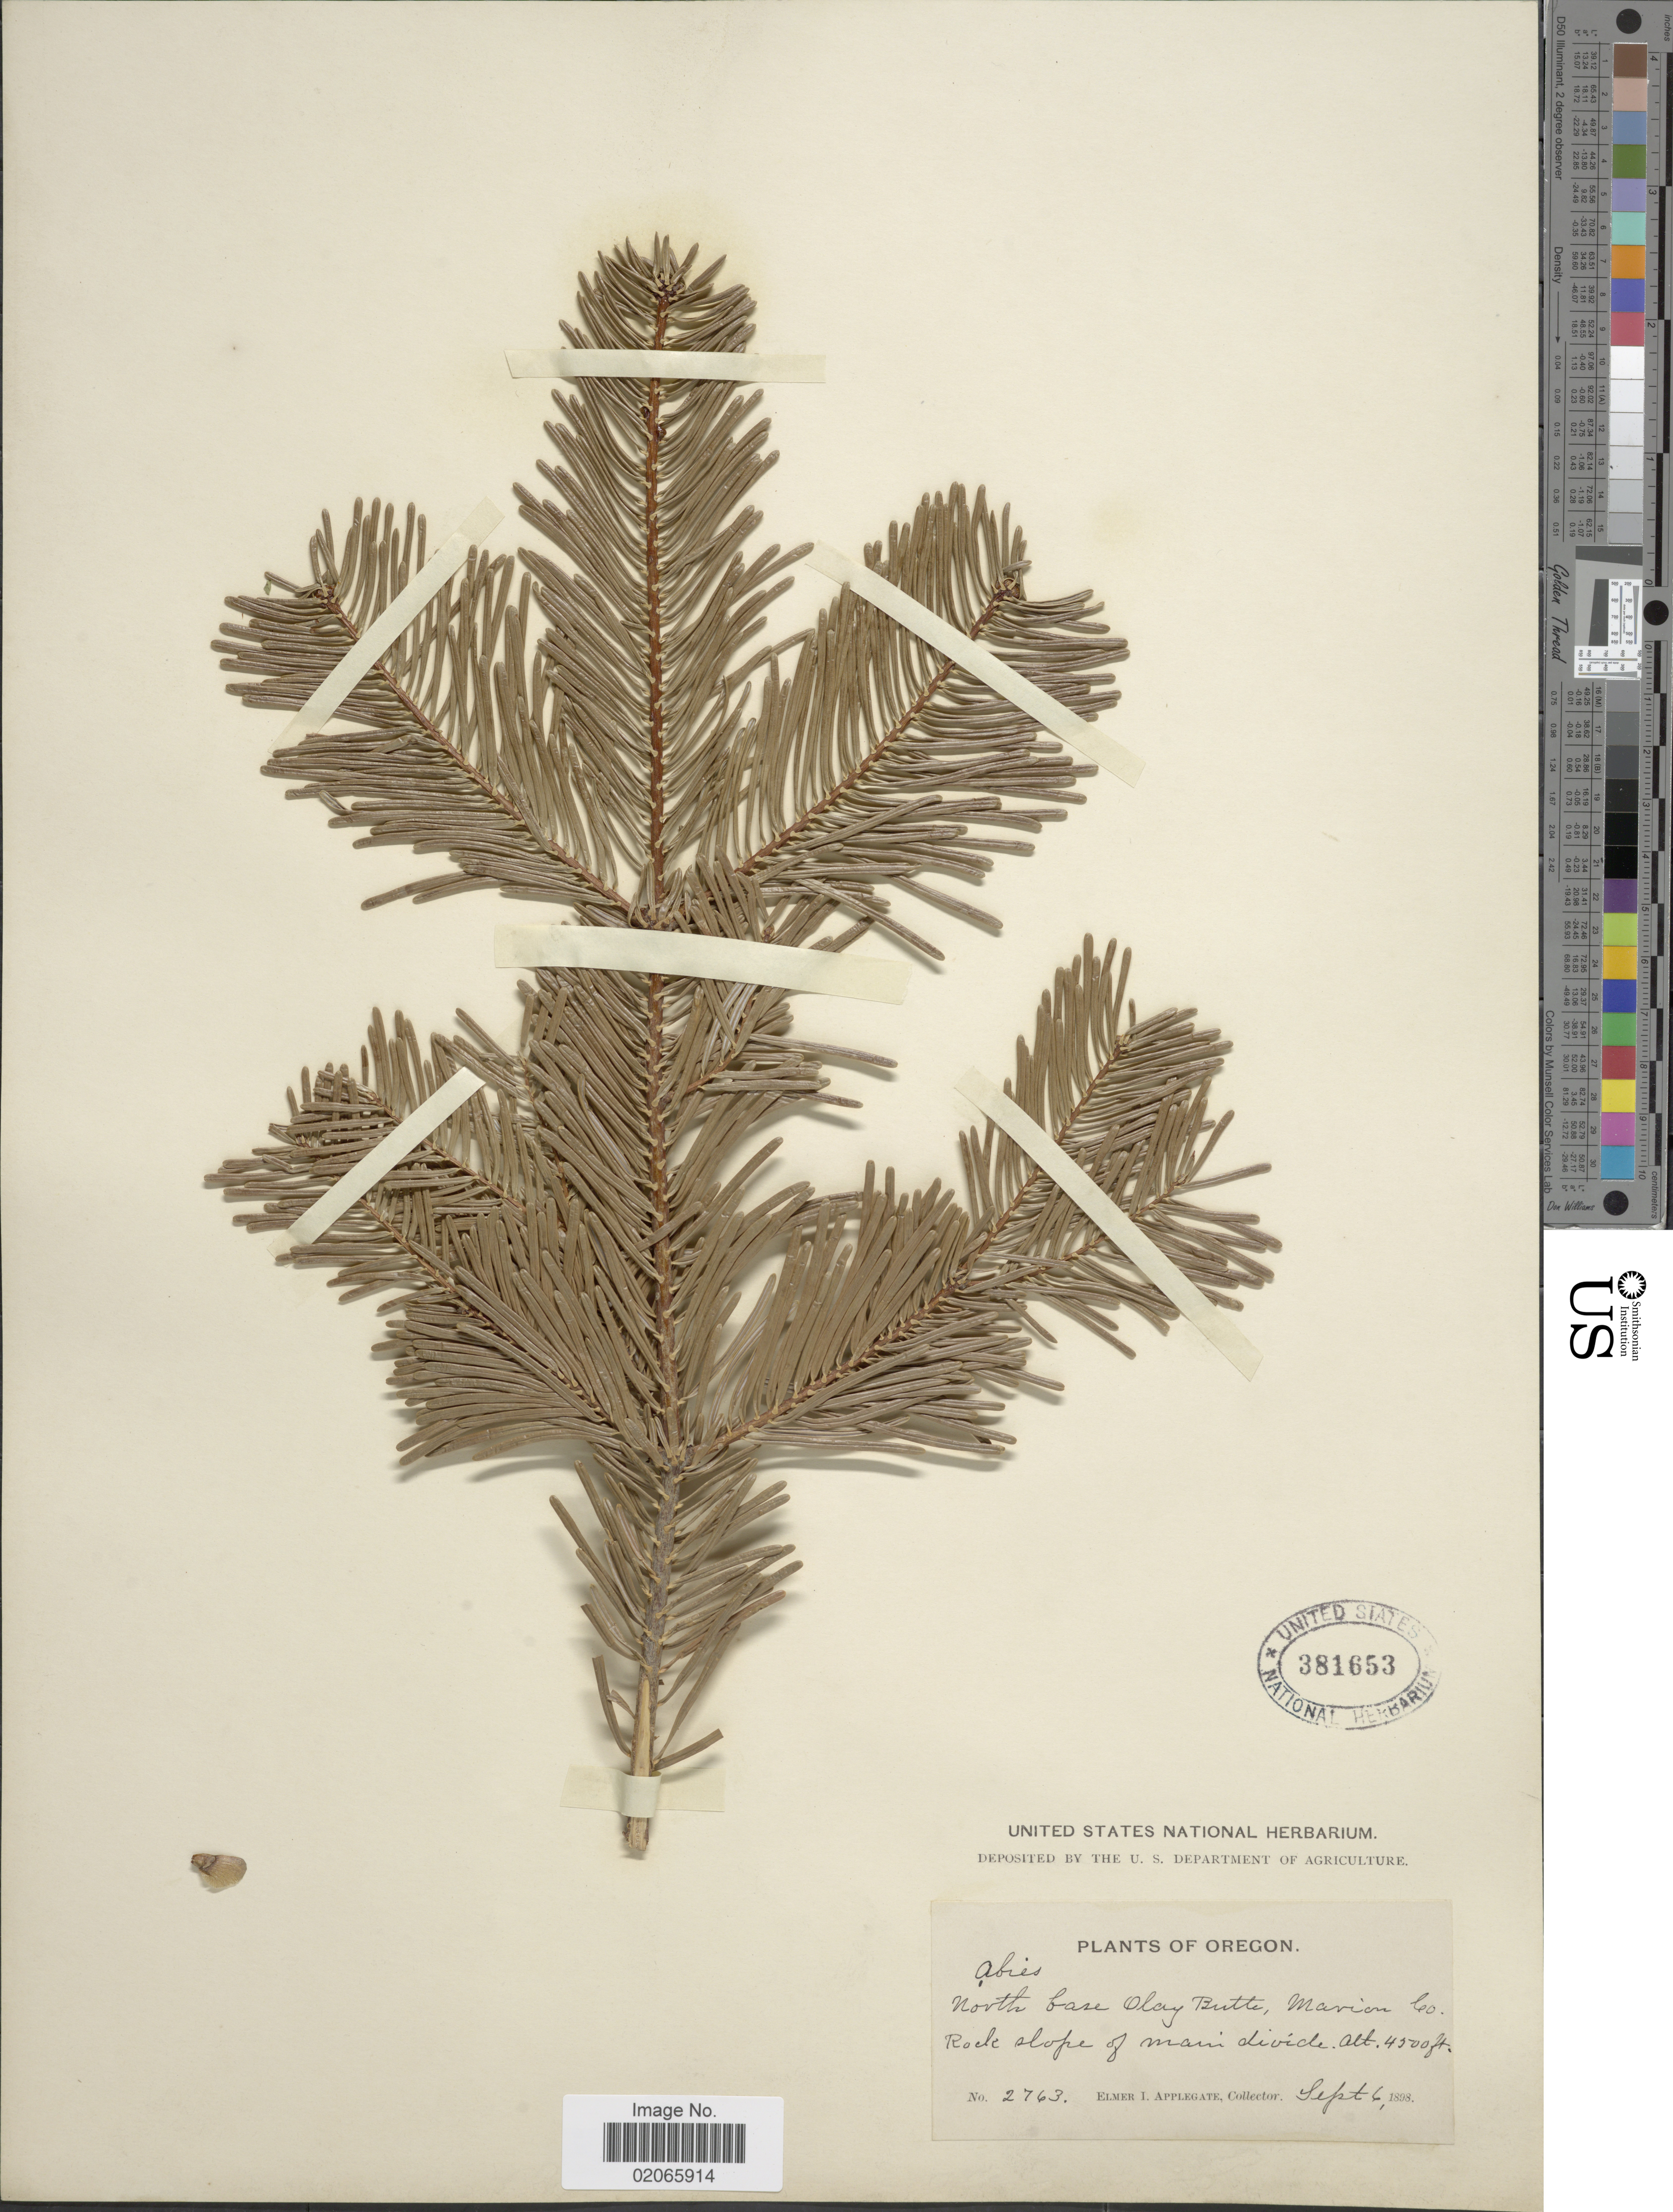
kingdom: Plantae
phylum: Tracheophyta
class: Pinopsida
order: Pinales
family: Pinaceae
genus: Abies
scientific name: Abies sp.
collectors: E. I. Applegate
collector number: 2763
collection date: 1898-09-06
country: United States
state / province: Oregon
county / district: Marion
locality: North base Clay Butte, Marion Co. Rock slope of main divide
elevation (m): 1372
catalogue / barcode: US 381653